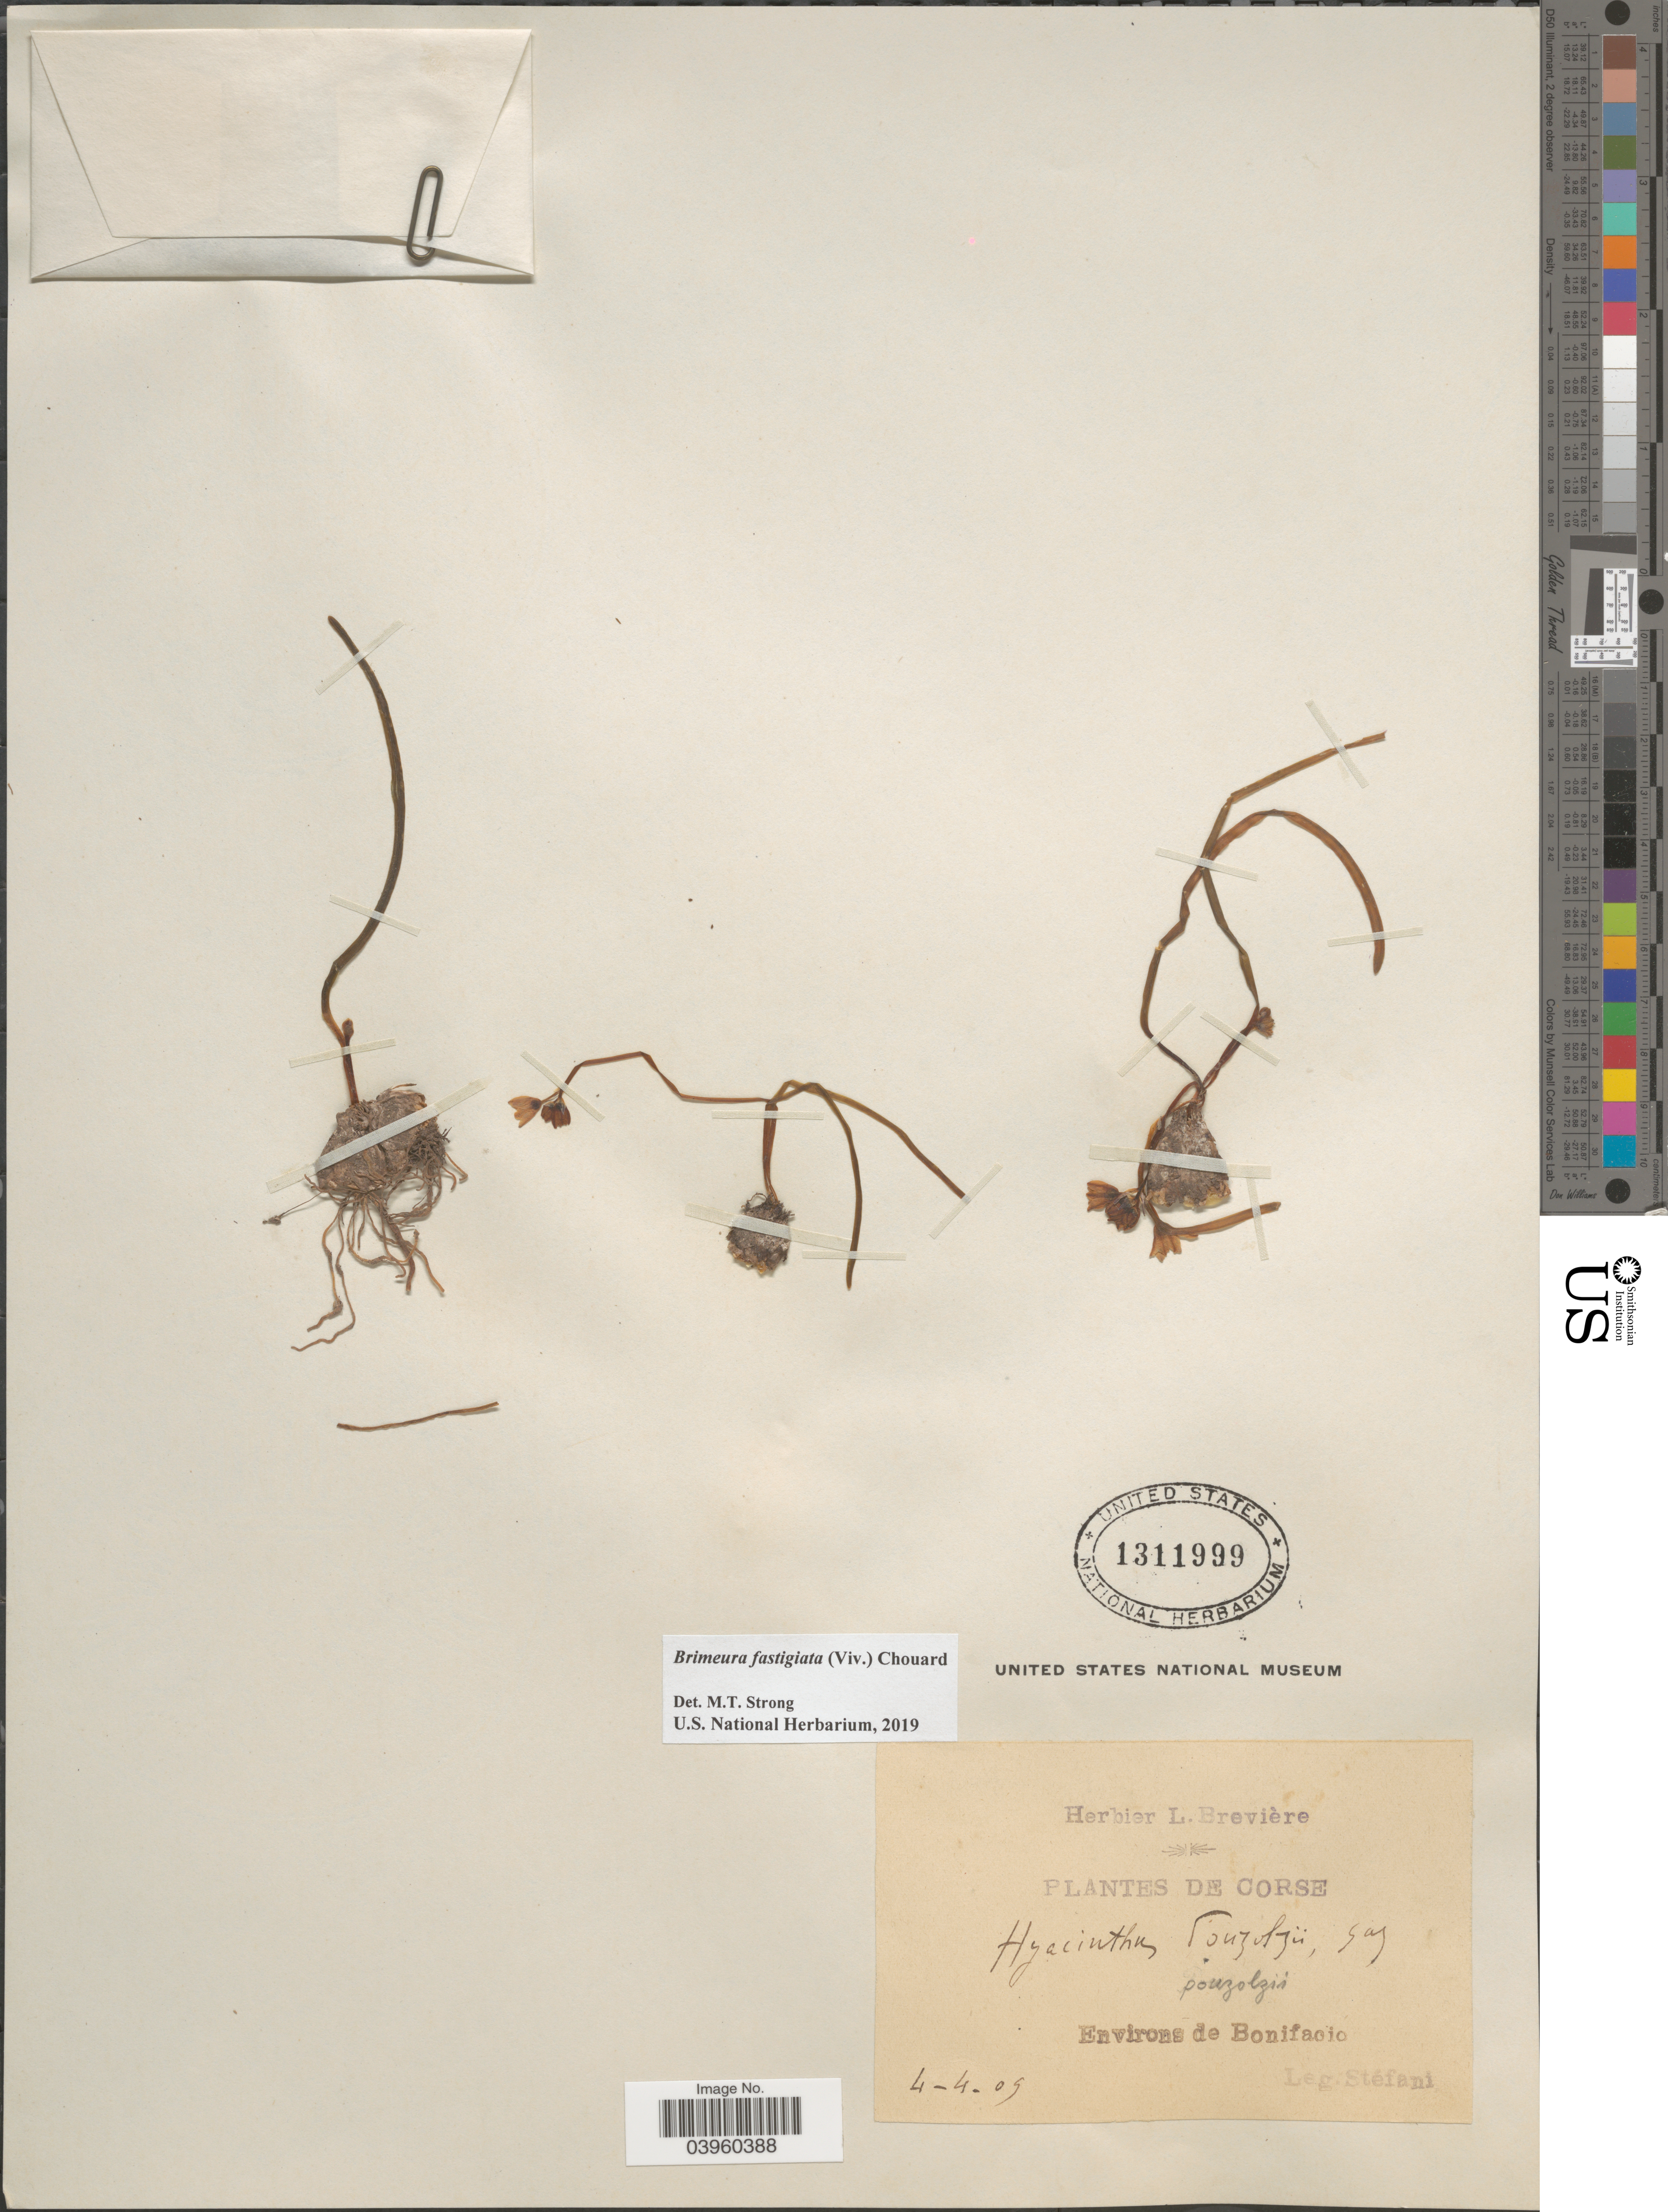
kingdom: Plantae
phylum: Tracheophyta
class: Liliopsida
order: Asparagales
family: Asparagaceae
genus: Brimeura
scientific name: Brimeura fastigiata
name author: (Viv.) Chouard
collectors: Stefani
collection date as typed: Transcribed d/m/y: 4/4/9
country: France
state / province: Corsica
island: Corse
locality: Environs de Bonifacio.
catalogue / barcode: US 1311999